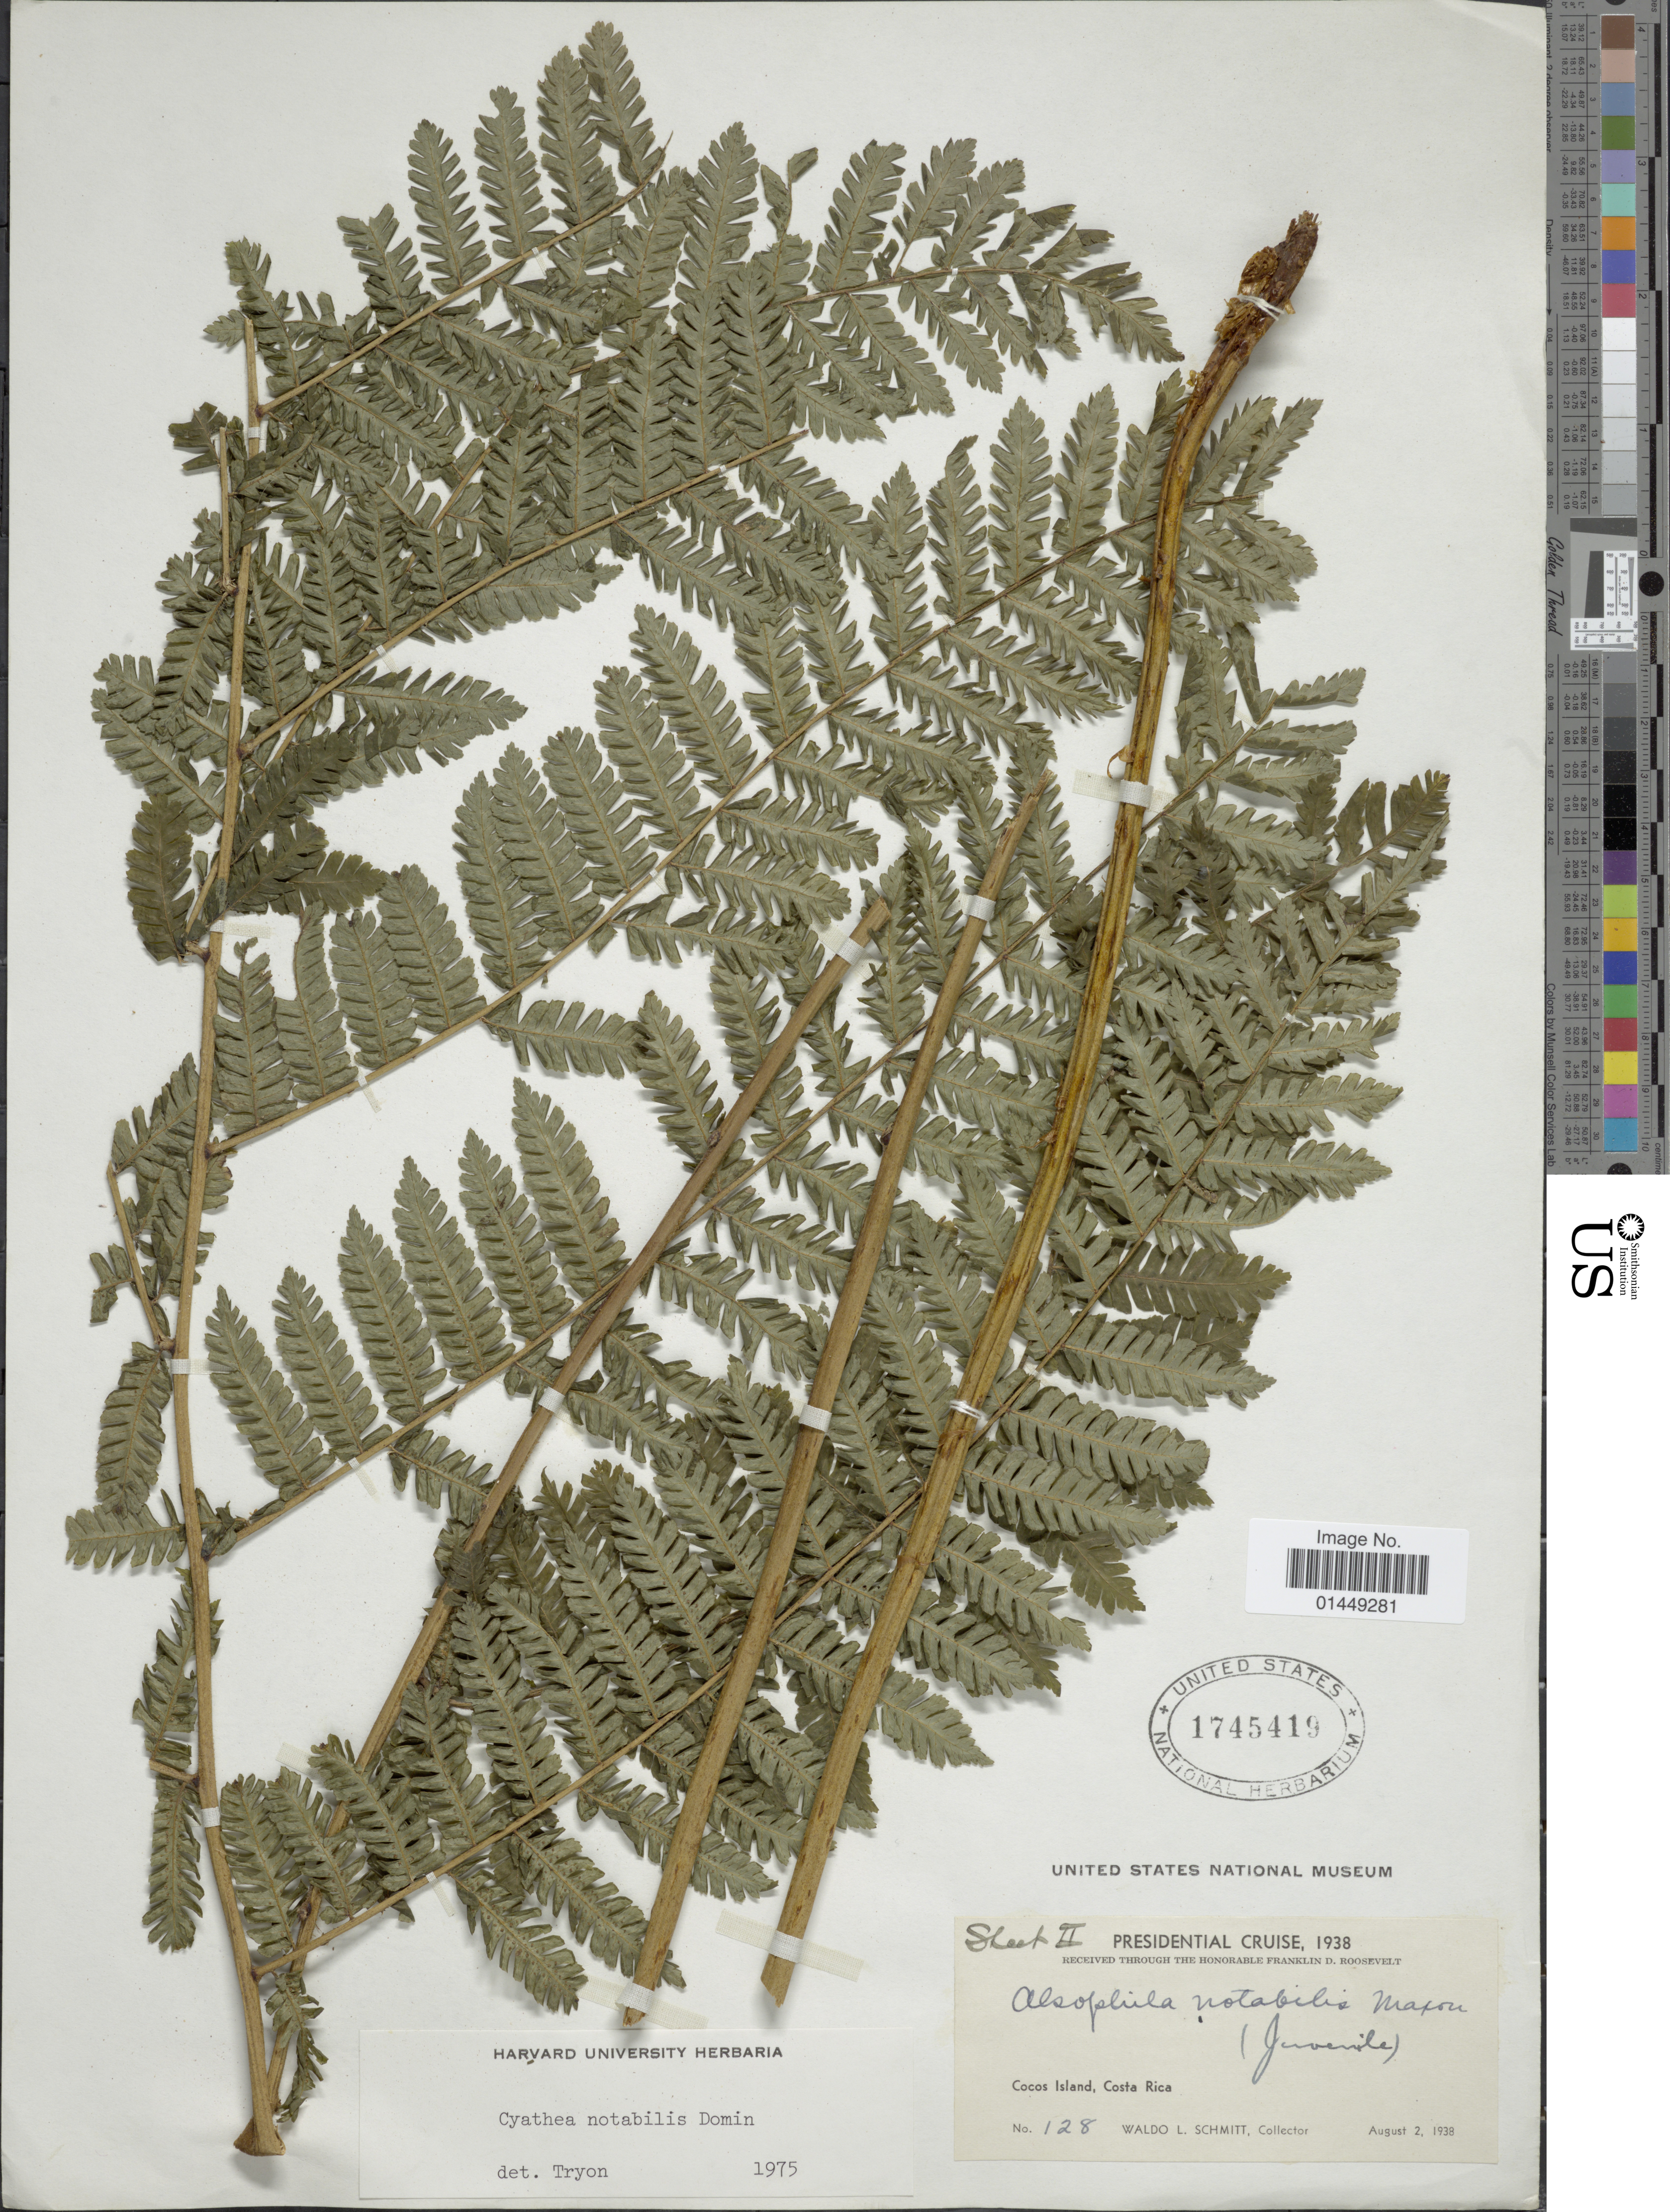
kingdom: Plantae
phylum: Tracheophyta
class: Polypodiopsida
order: Cyatheales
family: Cyatheaceae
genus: Cyathea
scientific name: Cyathea notabilis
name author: Domin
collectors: W. L. Schmitt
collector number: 128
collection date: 1938-08-02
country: Costa Rica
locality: Cocos Island, Costa Rica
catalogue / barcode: US 1745419